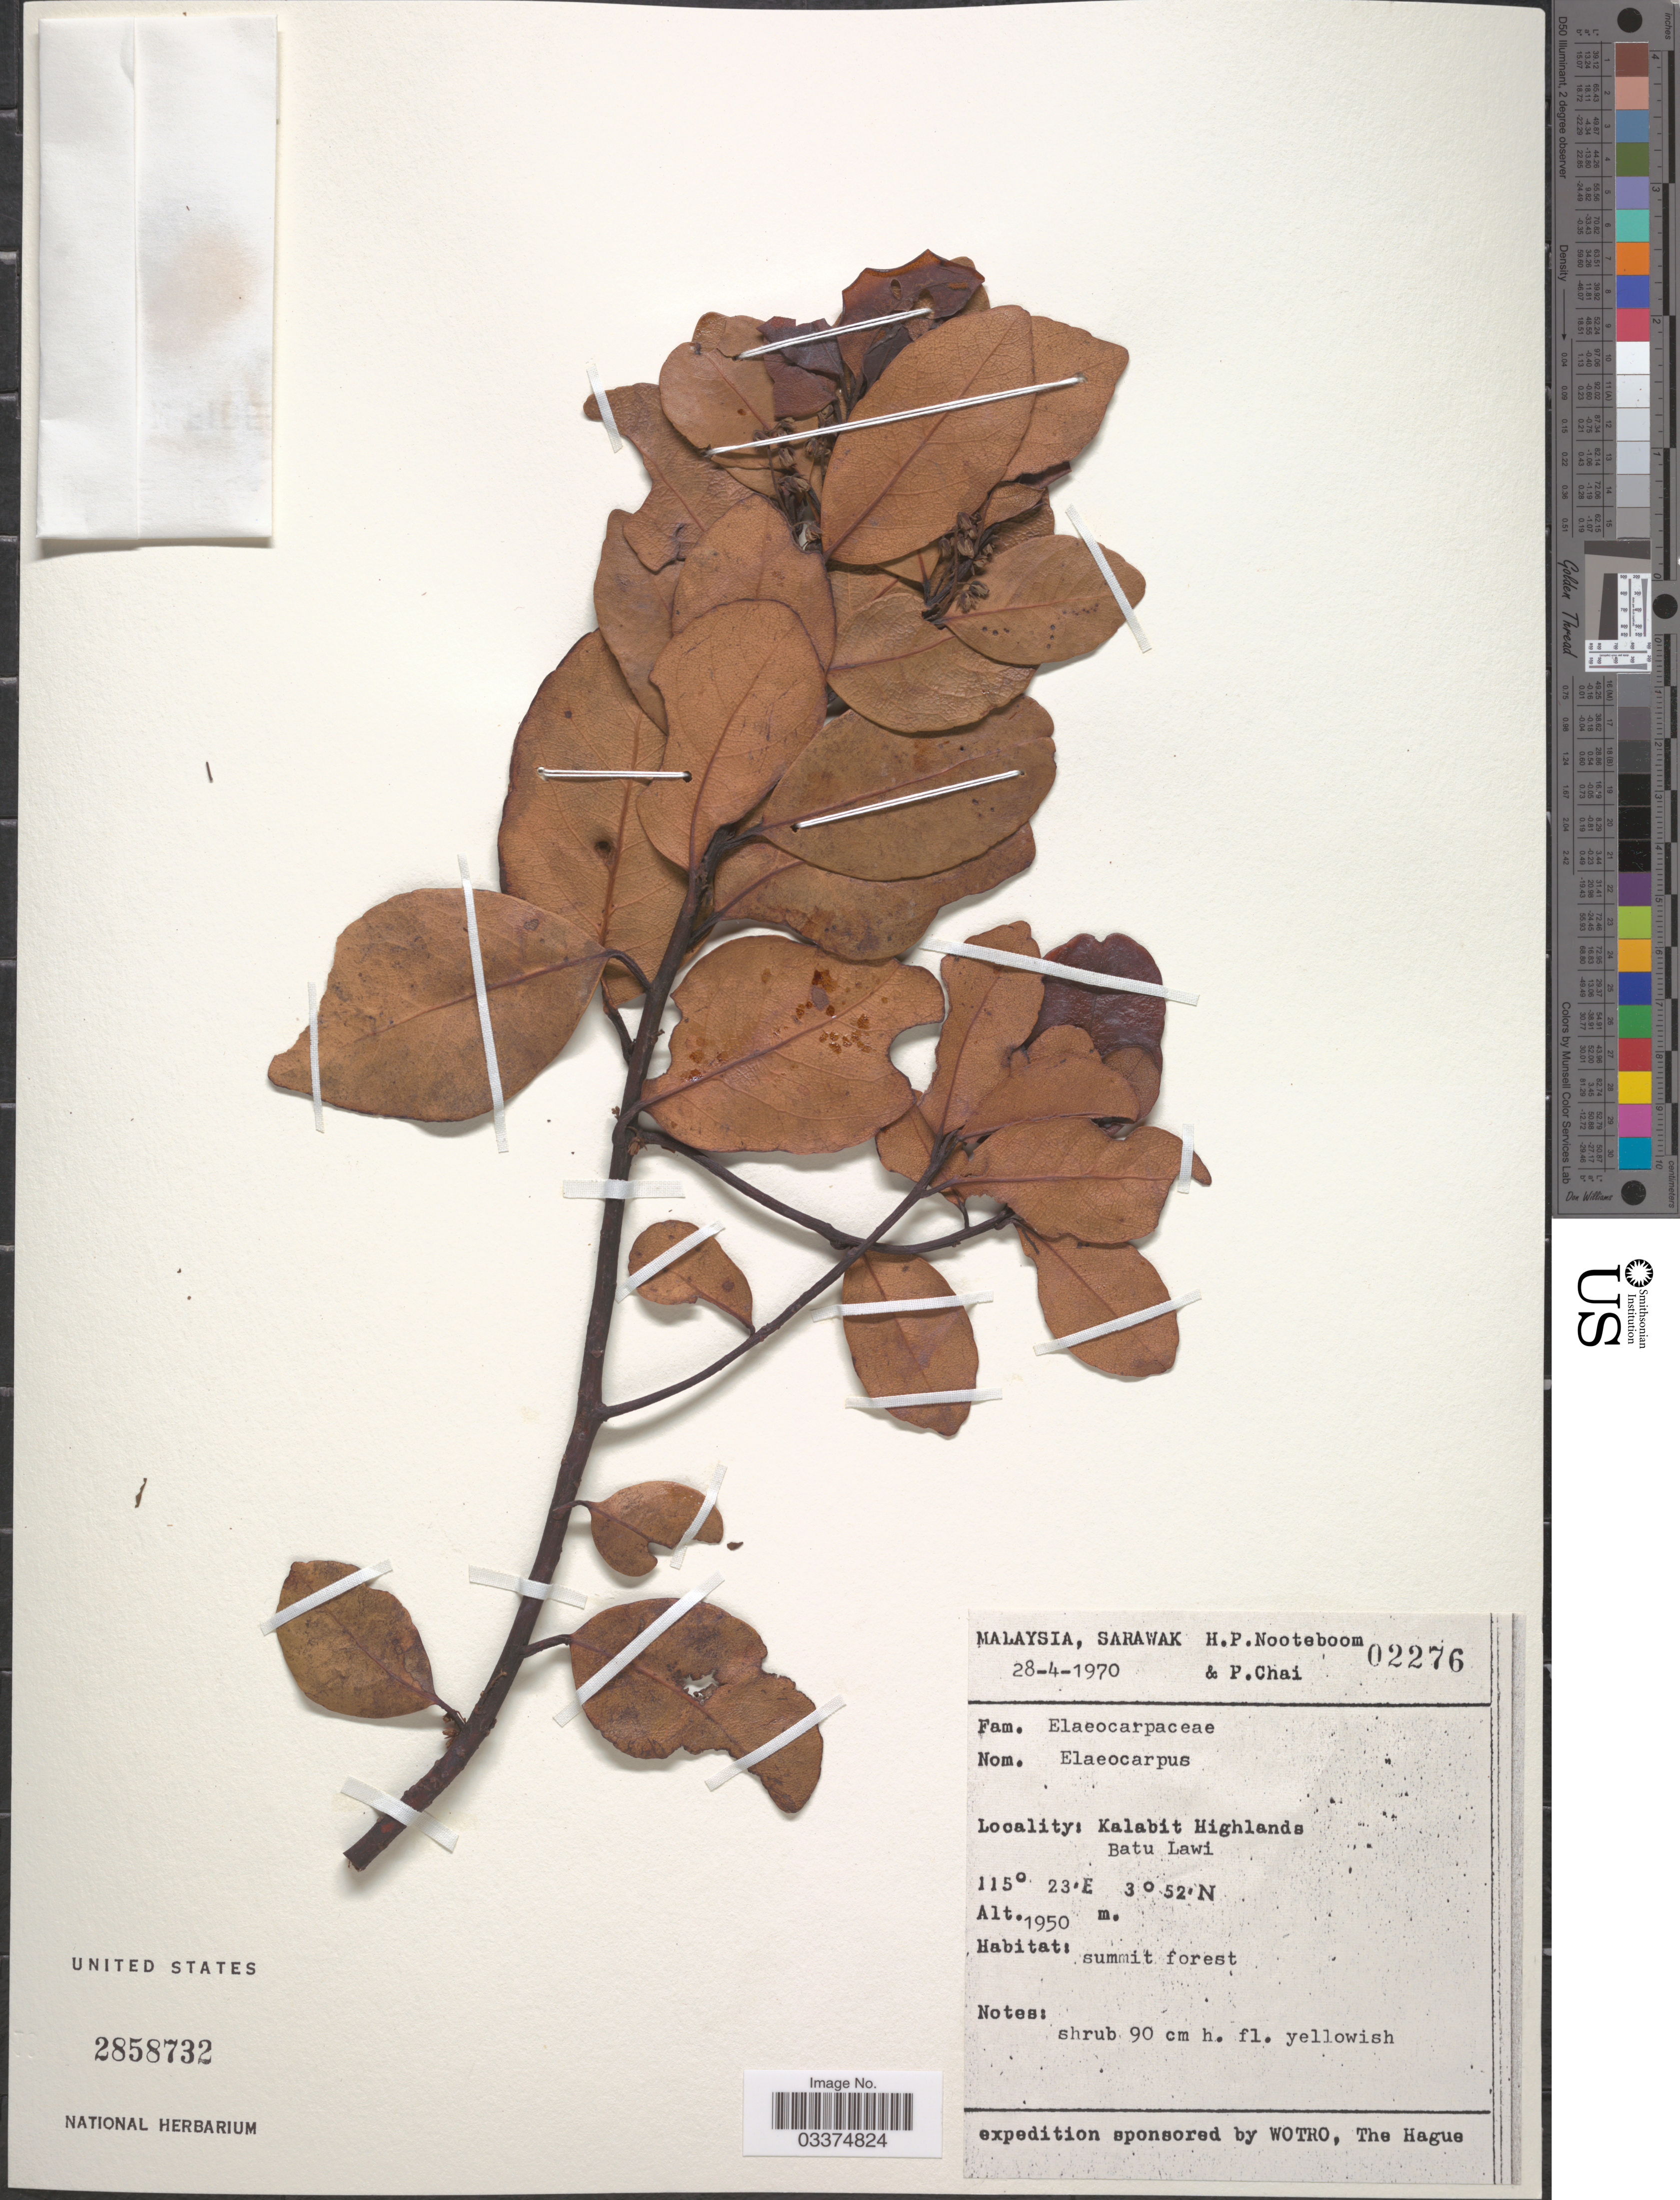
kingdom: Plantae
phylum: Tracheophyta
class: Magnoliopsida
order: Oxalidales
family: Elaeocarpaceae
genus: Elaeocarpus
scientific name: Elaeocarpus sp.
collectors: H. P. Nooteboom & P. Chai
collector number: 02276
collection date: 1970-04-28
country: Malaysia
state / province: Sarawak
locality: Kalabit Highlands Batu Lawi.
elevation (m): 1950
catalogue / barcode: US 2858732